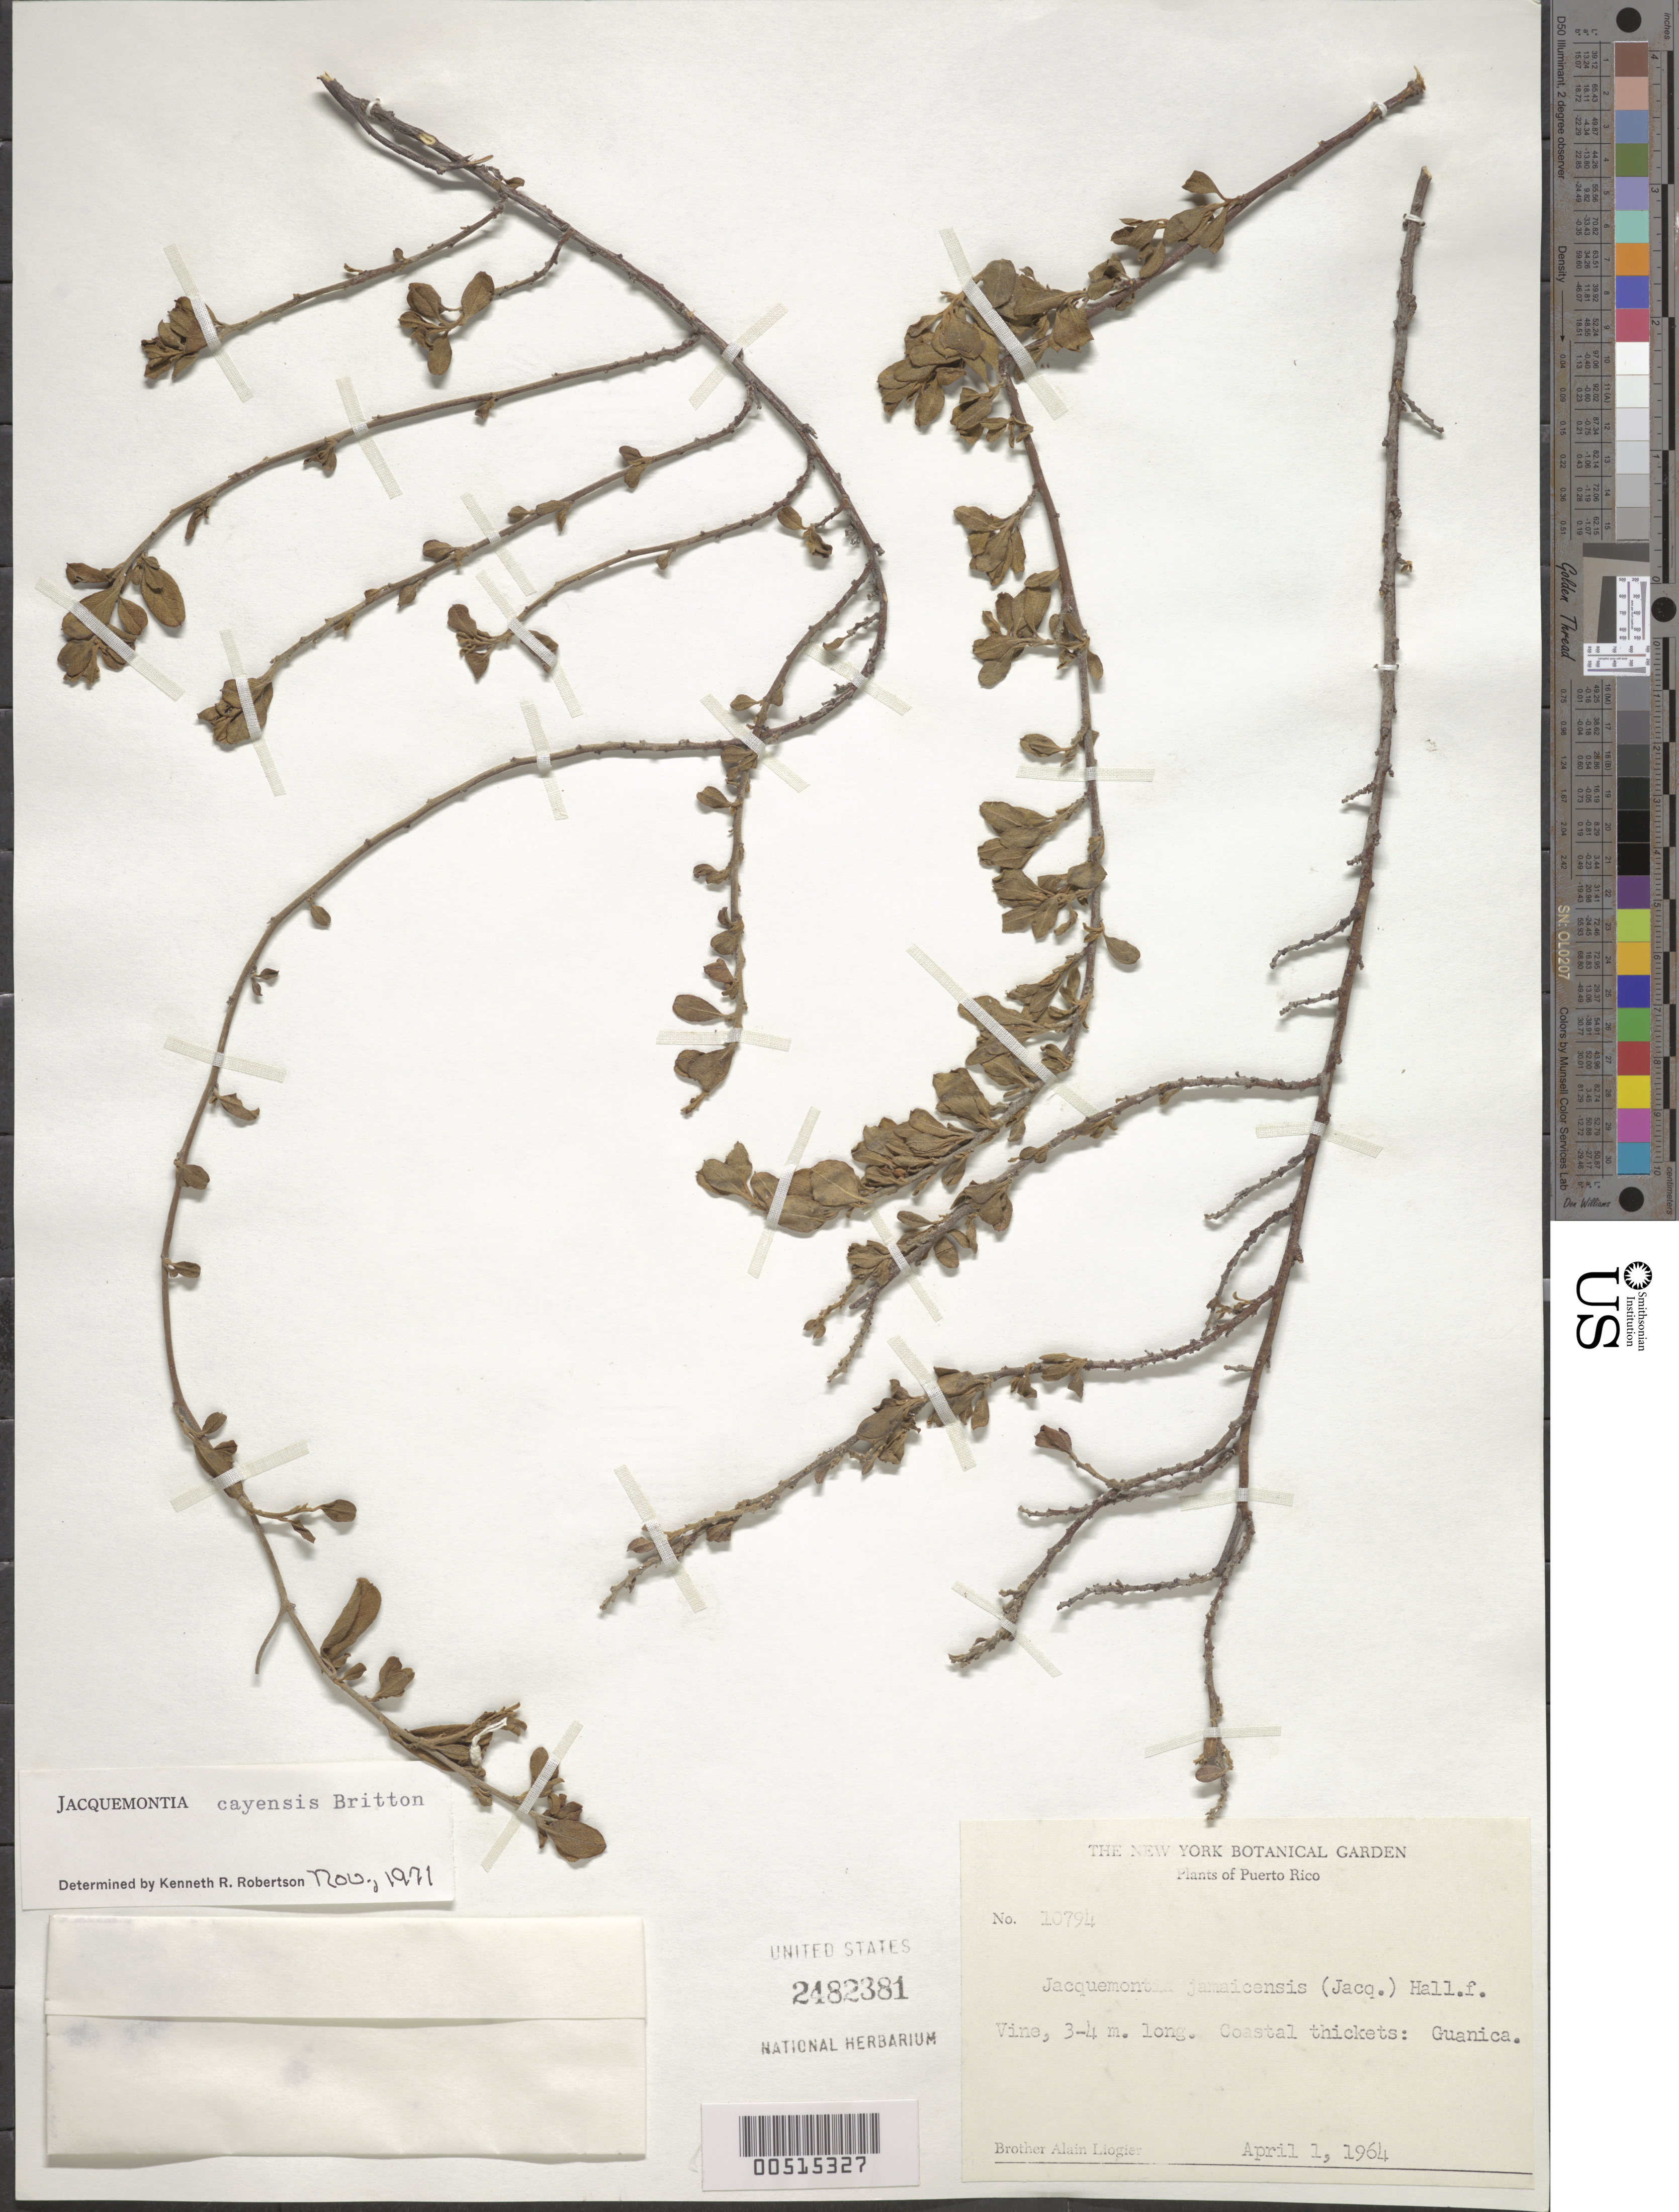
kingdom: Plantae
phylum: Tracheophyta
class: Magnoliopsida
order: Solanales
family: Convolvulaceae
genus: Jacquemontia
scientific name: Jacquemontia cayensis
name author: Britton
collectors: A. H. Liogier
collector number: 10794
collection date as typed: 01 Apr 1964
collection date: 1964-04-01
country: Puerto Rico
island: Greater Antilles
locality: Guanica. In coastal thickets.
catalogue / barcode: US 2482381